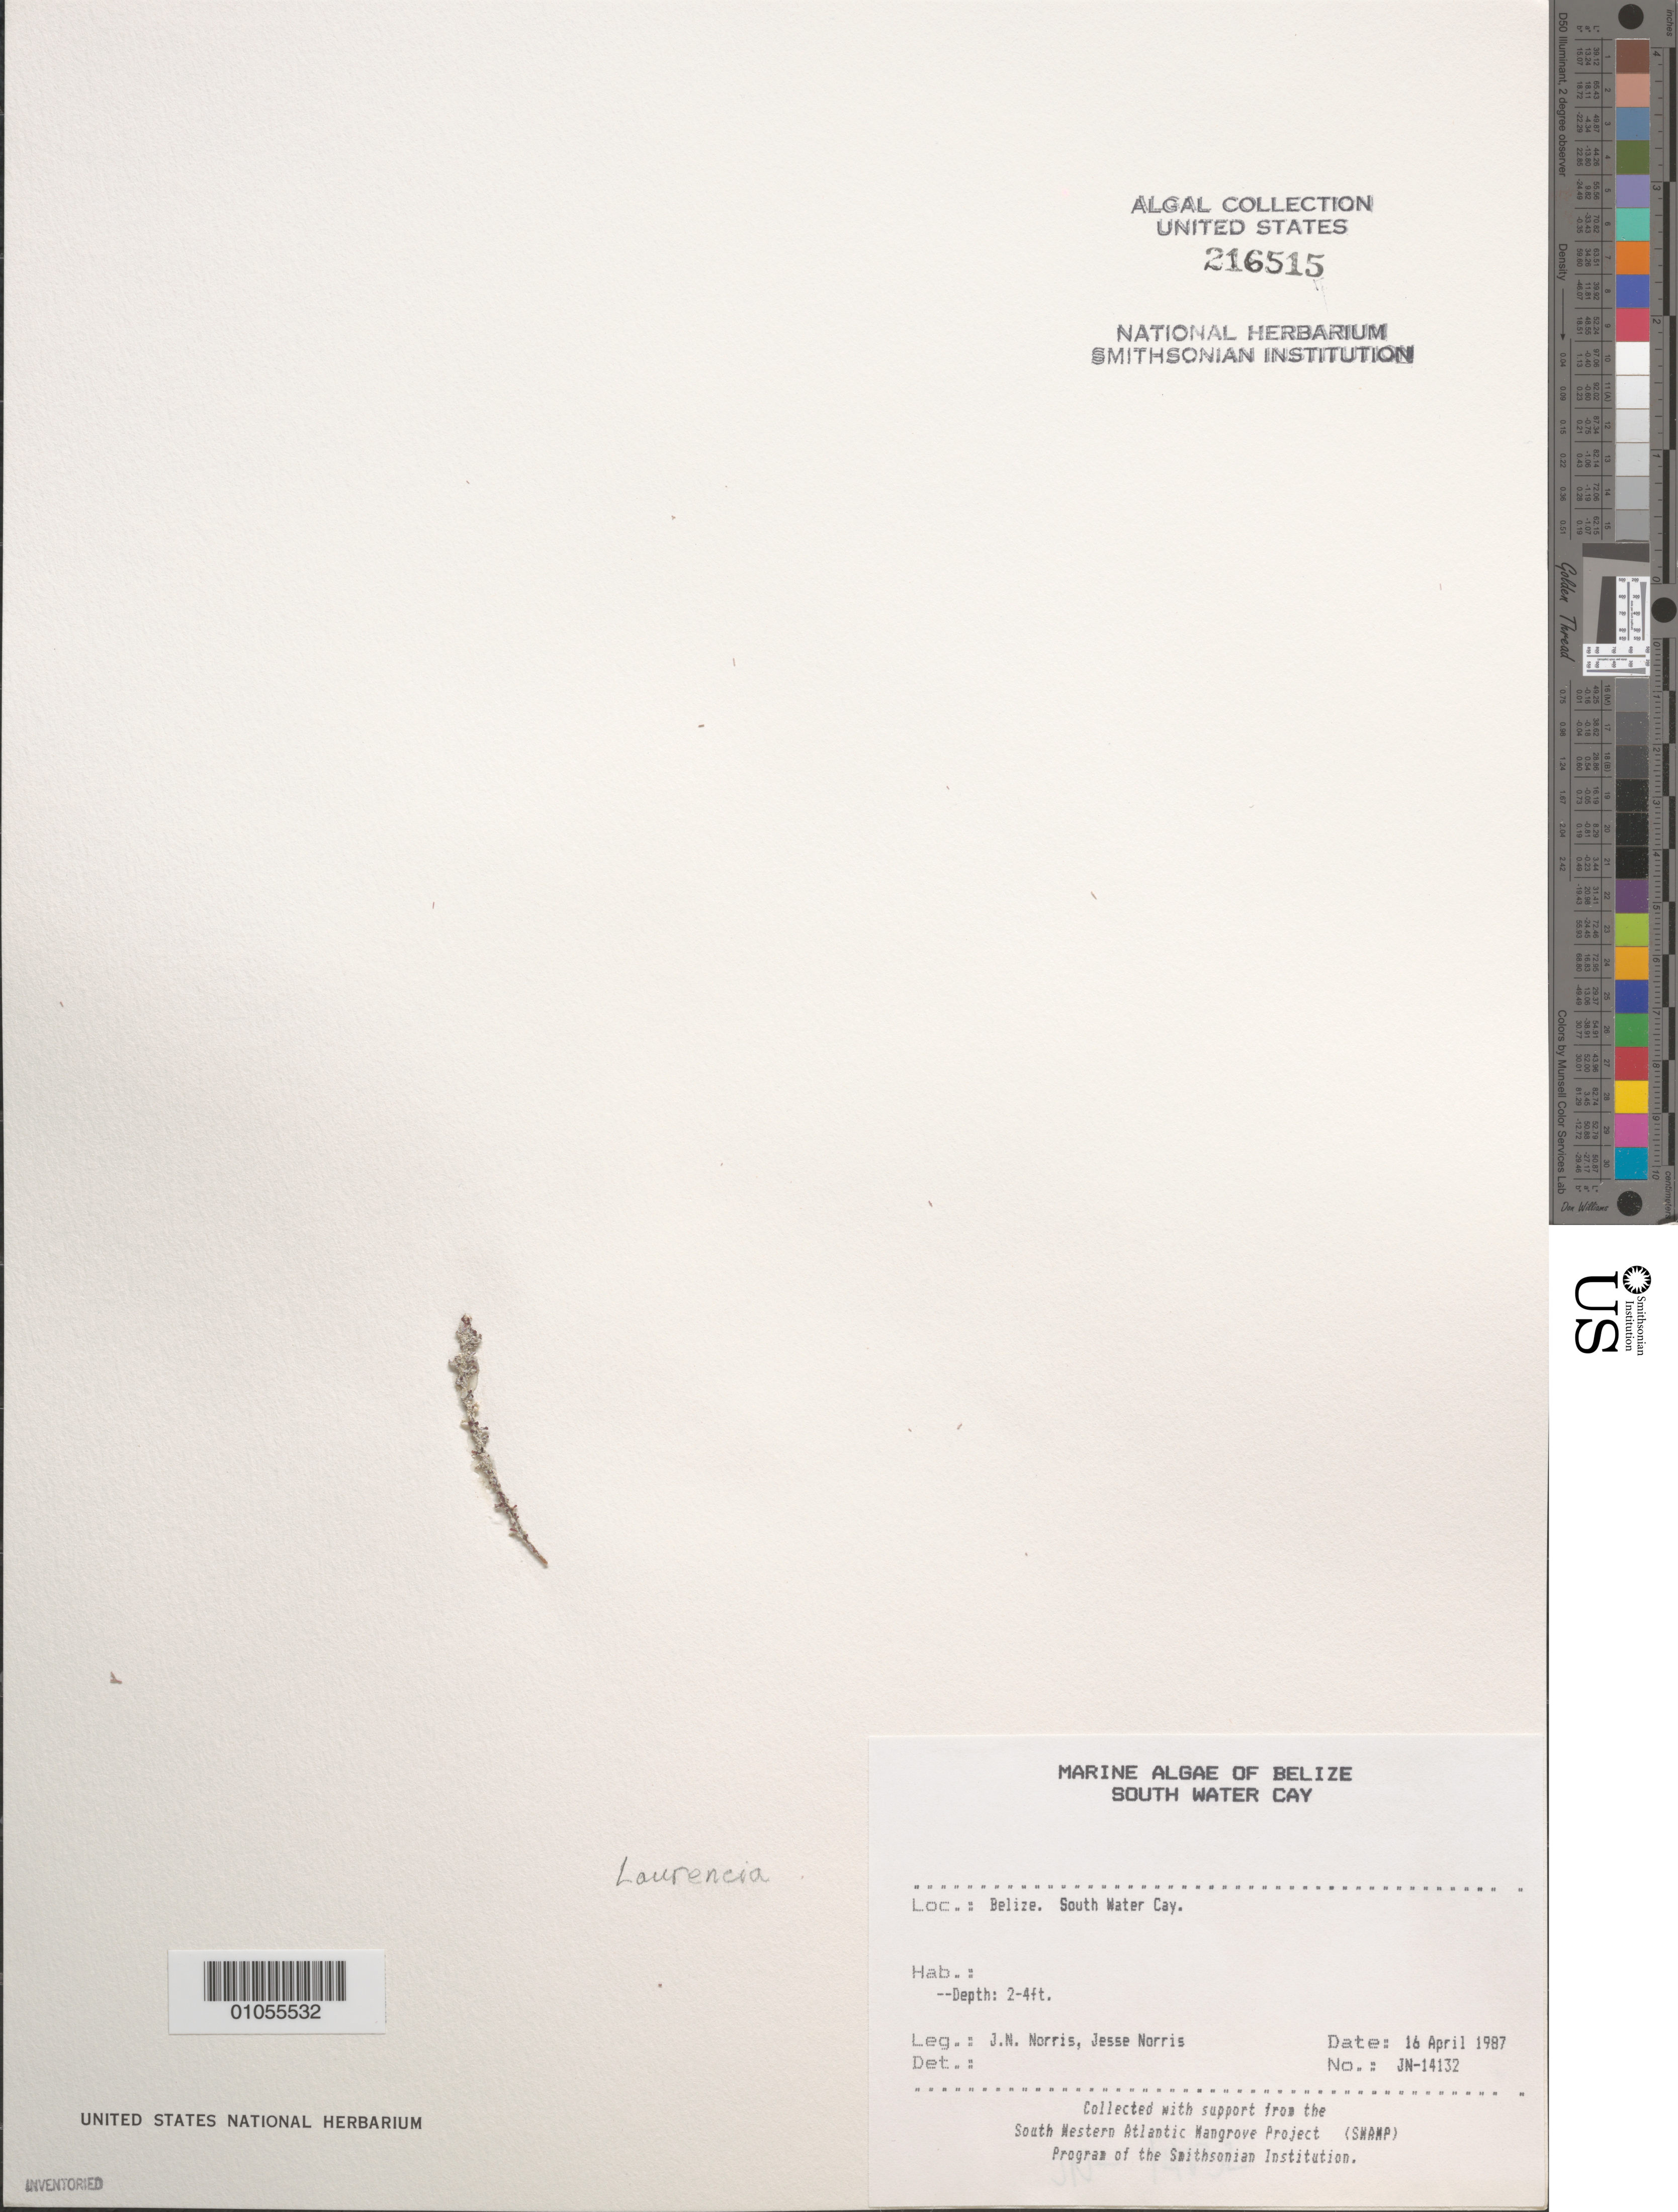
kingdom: Plantae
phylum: Rhodophyta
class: Florideophyceae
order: Ceramiales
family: Rhodomelaceae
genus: Laurencia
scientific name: Laurencia sp.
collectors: J. N. Norris & J. A. Norris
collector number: JN-14132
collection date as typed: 16 Apr 1987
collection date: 1987-04-16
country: Belize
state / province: Stann Creek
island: South Water Cay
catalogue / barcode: US 216515